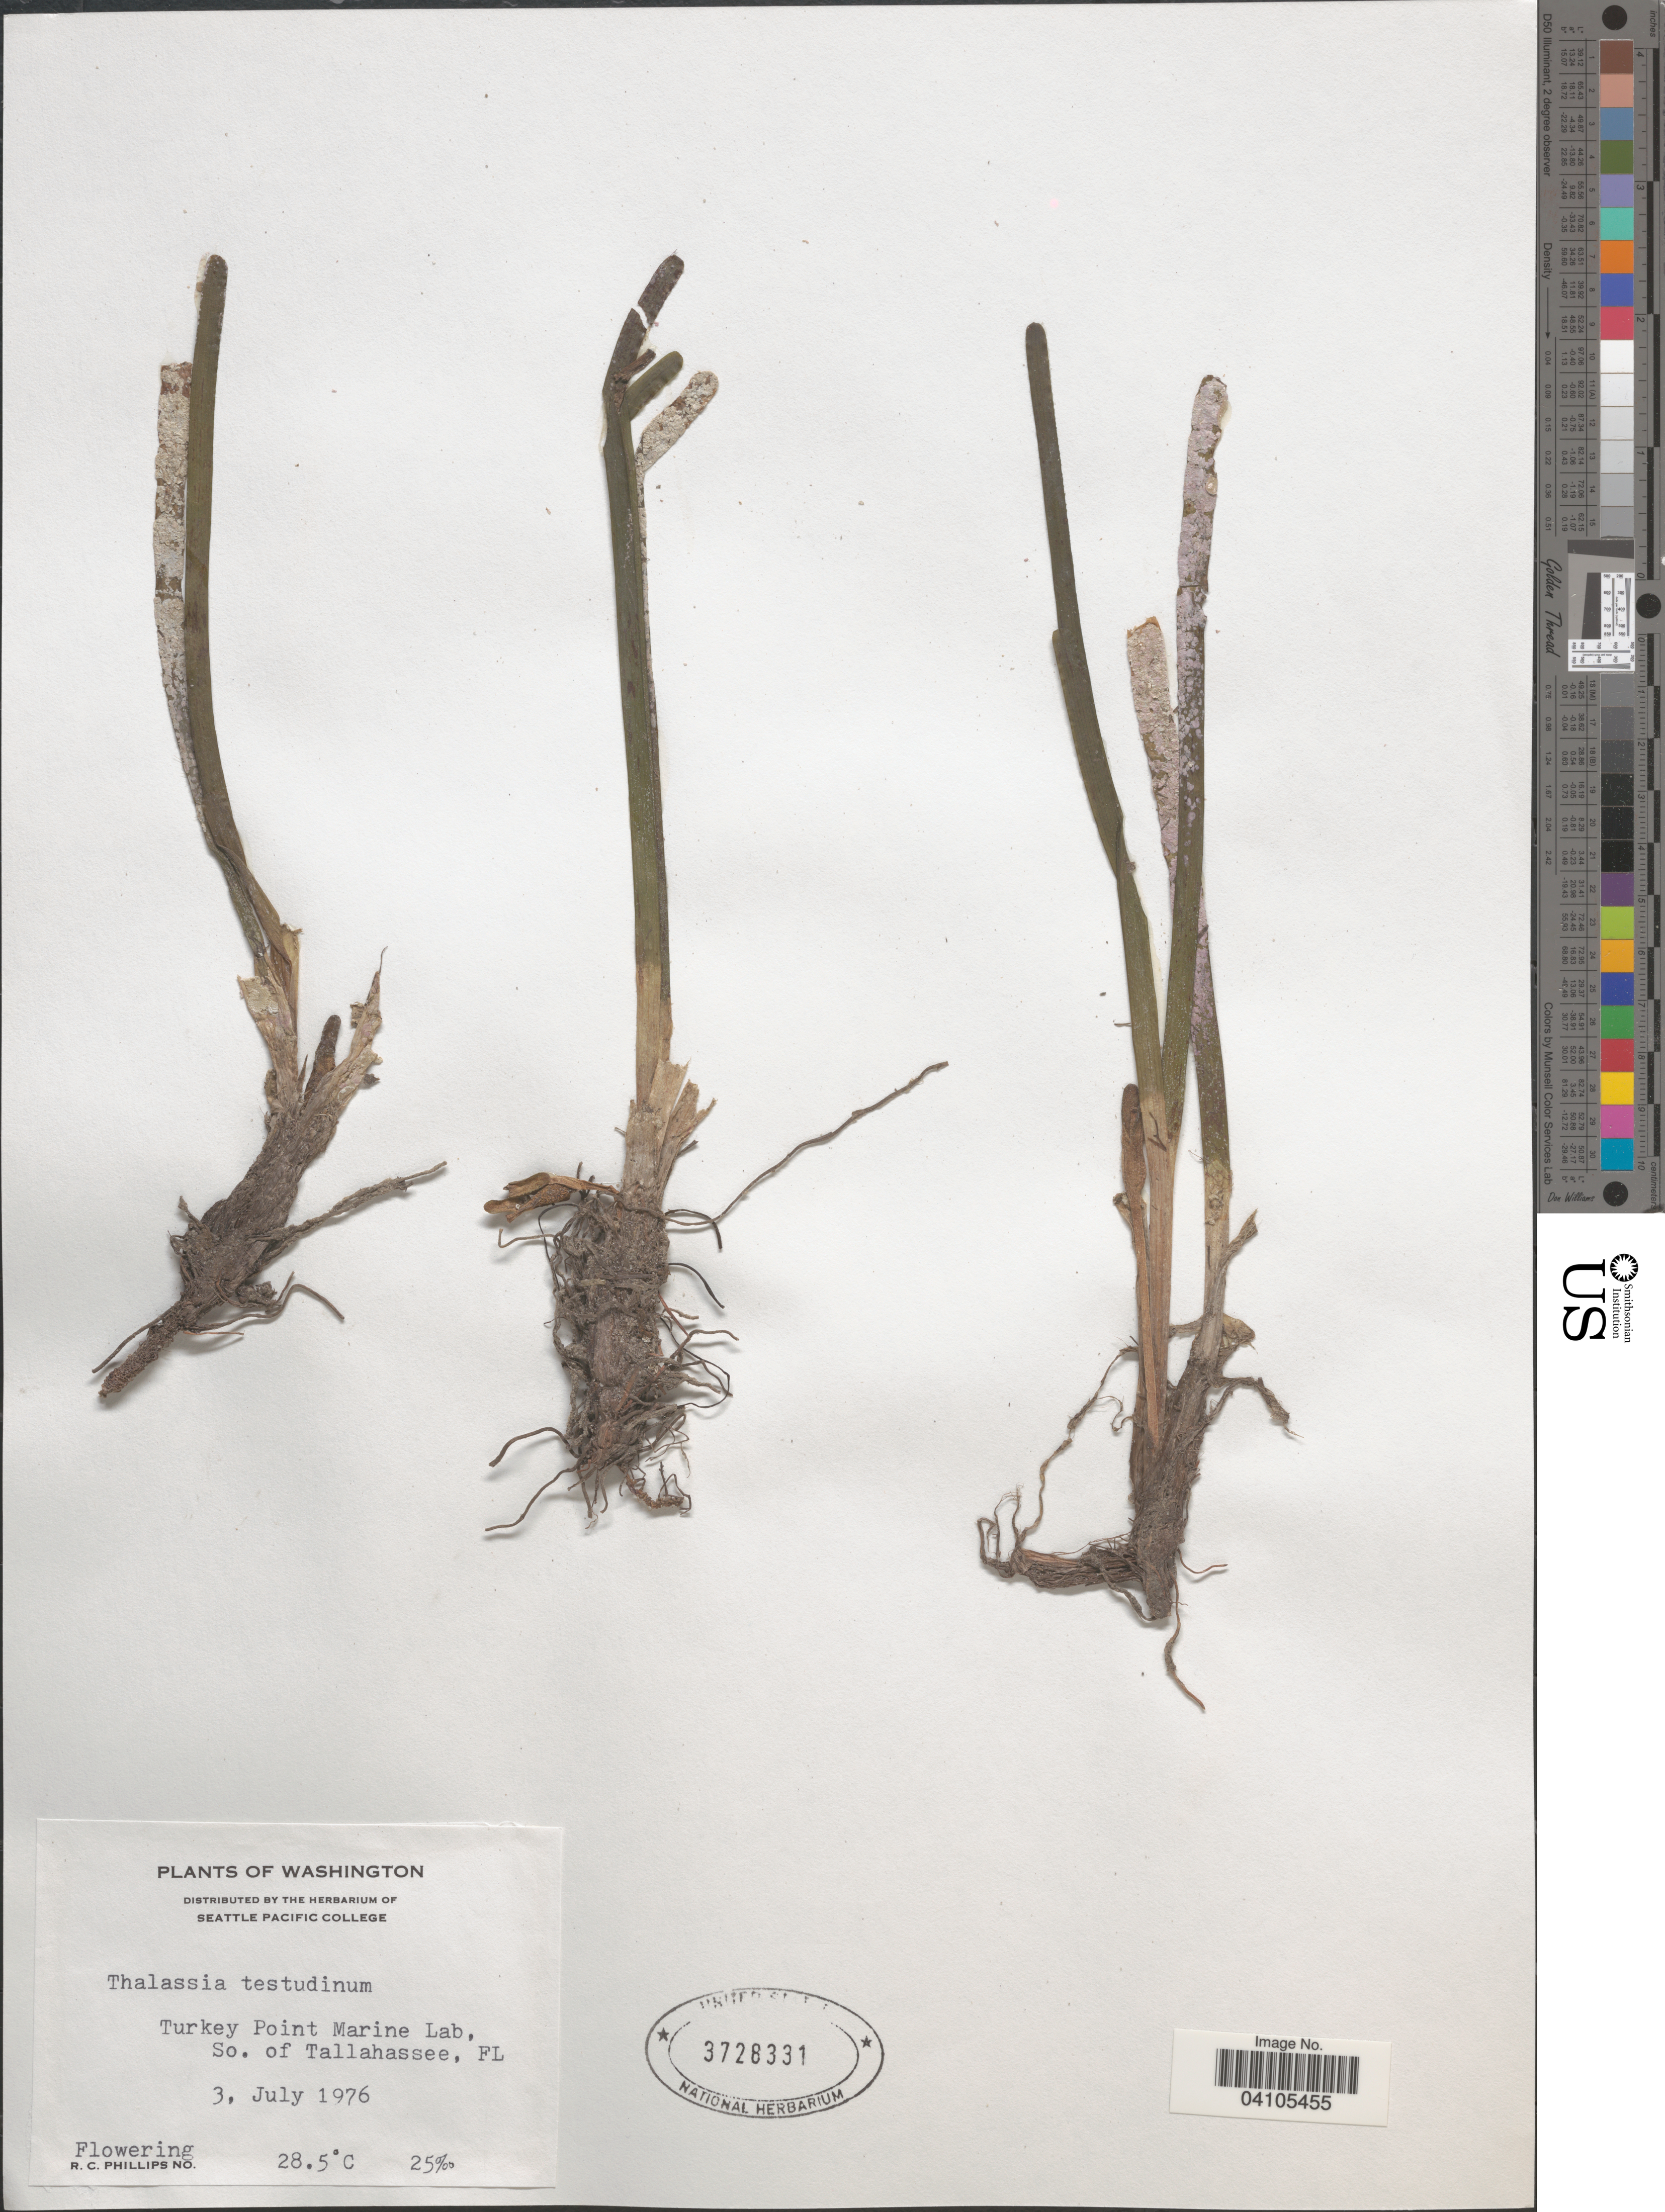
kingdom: Plantae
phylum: Tracheophyta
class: Liliopsida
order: Alismatales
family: Hydrocharitaceae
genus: Thalassia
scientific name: Thalassia testudinum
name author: Banks & Sol. ex K.D. Koenig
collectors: R. C. Phillips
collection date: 1976-07-03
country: United States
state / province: Florida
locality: Turkey Point Marine Lab, So. of Tallahassee.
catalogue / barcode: US 3728331